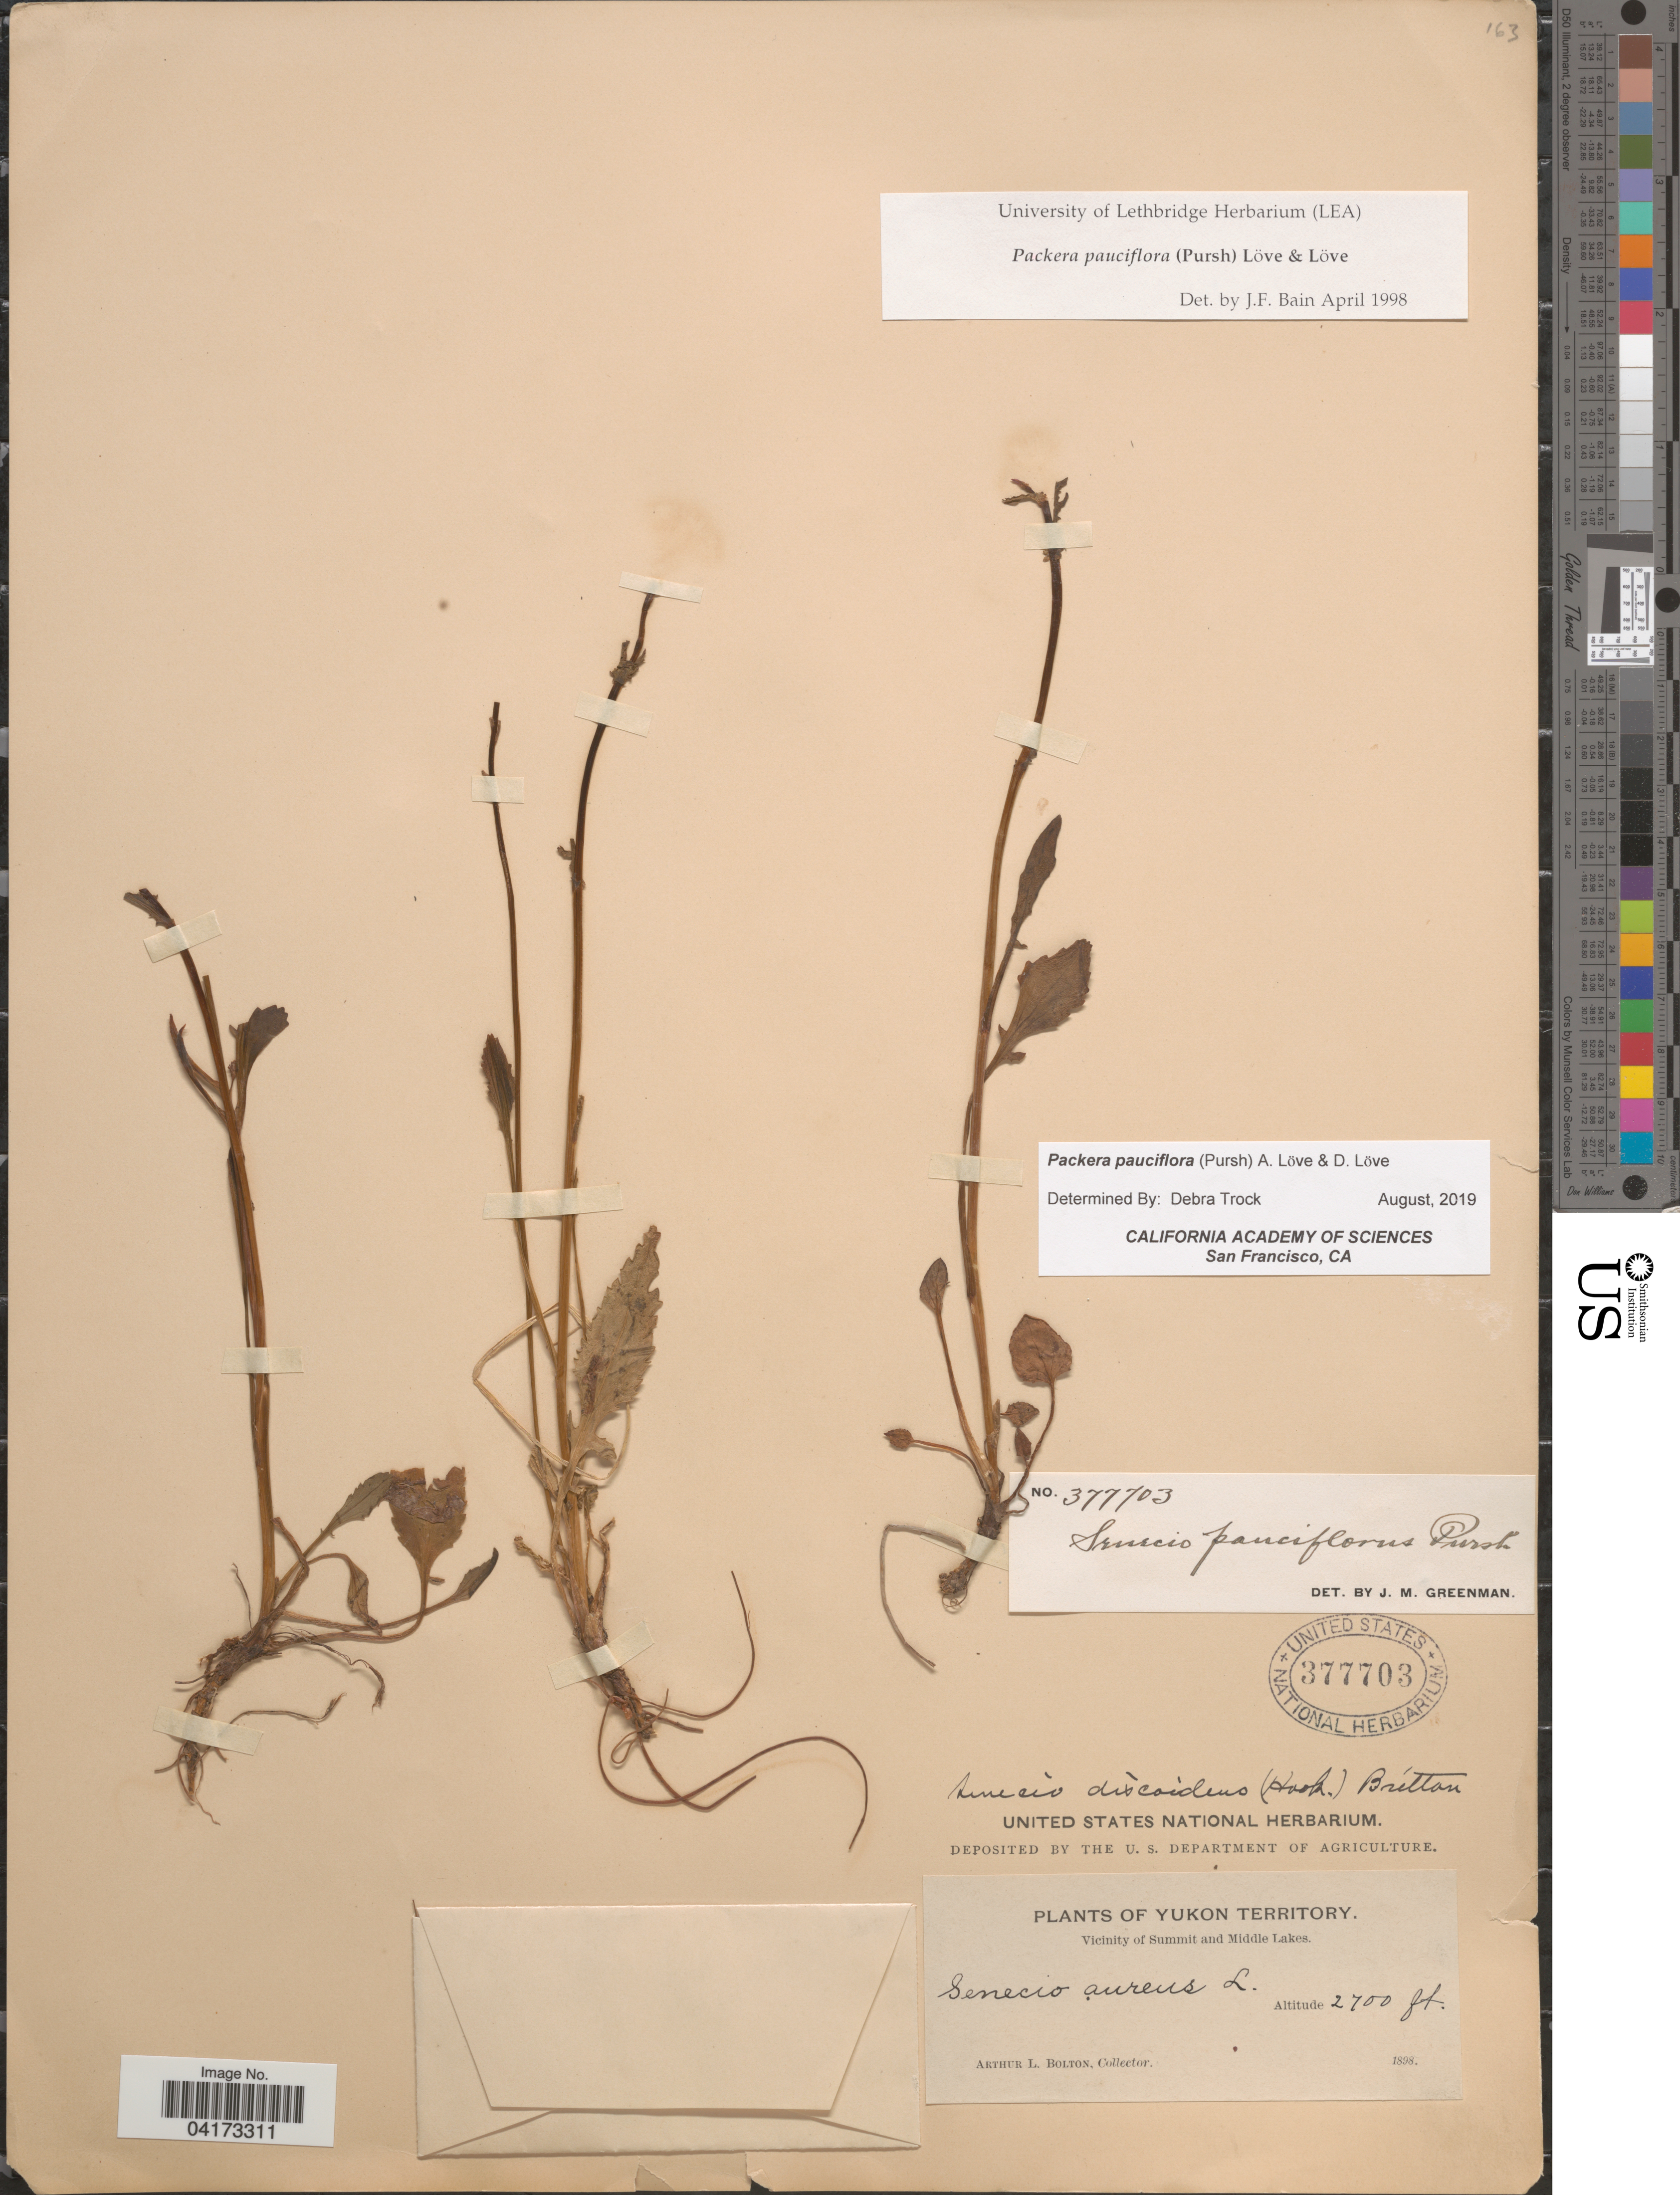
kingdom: Plantae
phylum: Tracheophyta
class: Magnoliopsida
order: Asterales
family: Asteraceae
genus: Packera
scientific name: Packera pauciflora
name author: (Pursh) W.A. Weber & Á. Löve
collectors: A. Bolton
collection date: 1898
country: Canada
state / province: Yukon Territory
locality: Vicinity of Summit and Middle Lakes.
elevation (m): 823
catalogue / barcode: US 377703